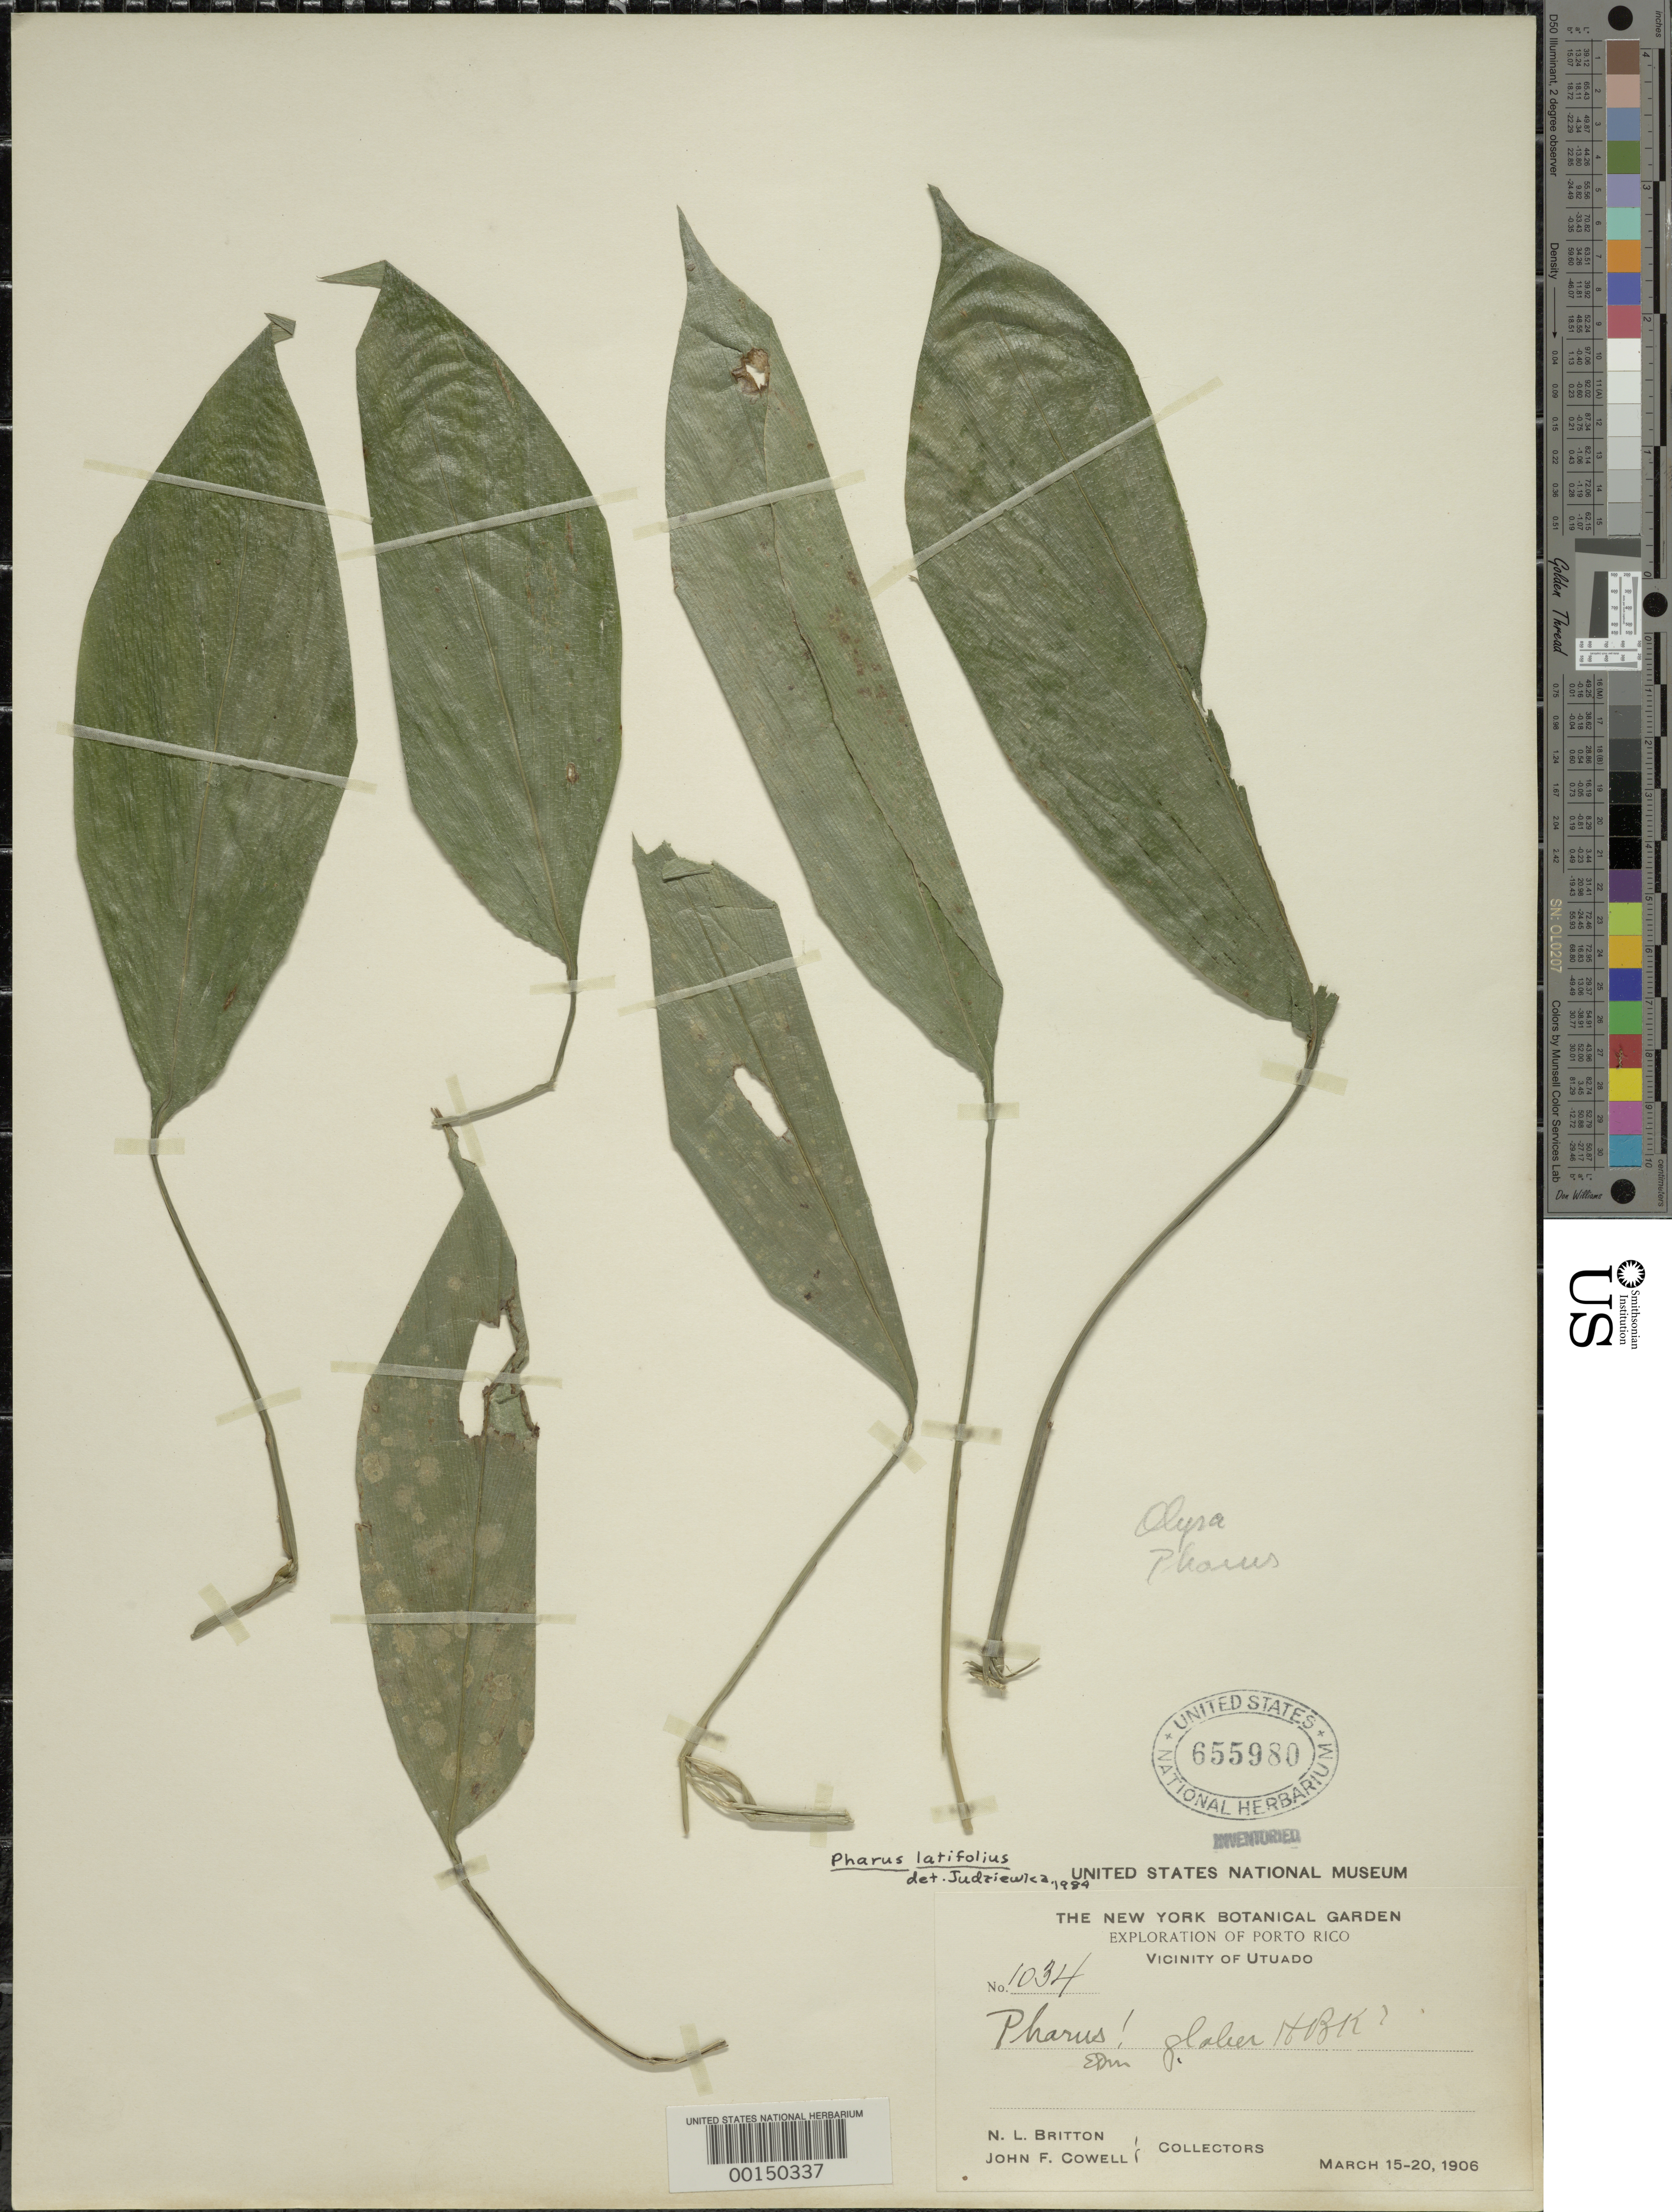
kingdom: Plantae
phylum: Tracheophyta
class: Liliopsida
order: Poales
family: Poaceae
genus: Pharus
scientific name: Pharus latifolius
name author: L.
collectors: N. Britton & J. F. Cowell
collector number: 1034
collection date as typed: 15 Mar 1906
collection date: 1906-03-15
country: Puerto Rico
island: Greater Antilles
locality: Utuado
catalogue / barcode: US 655980